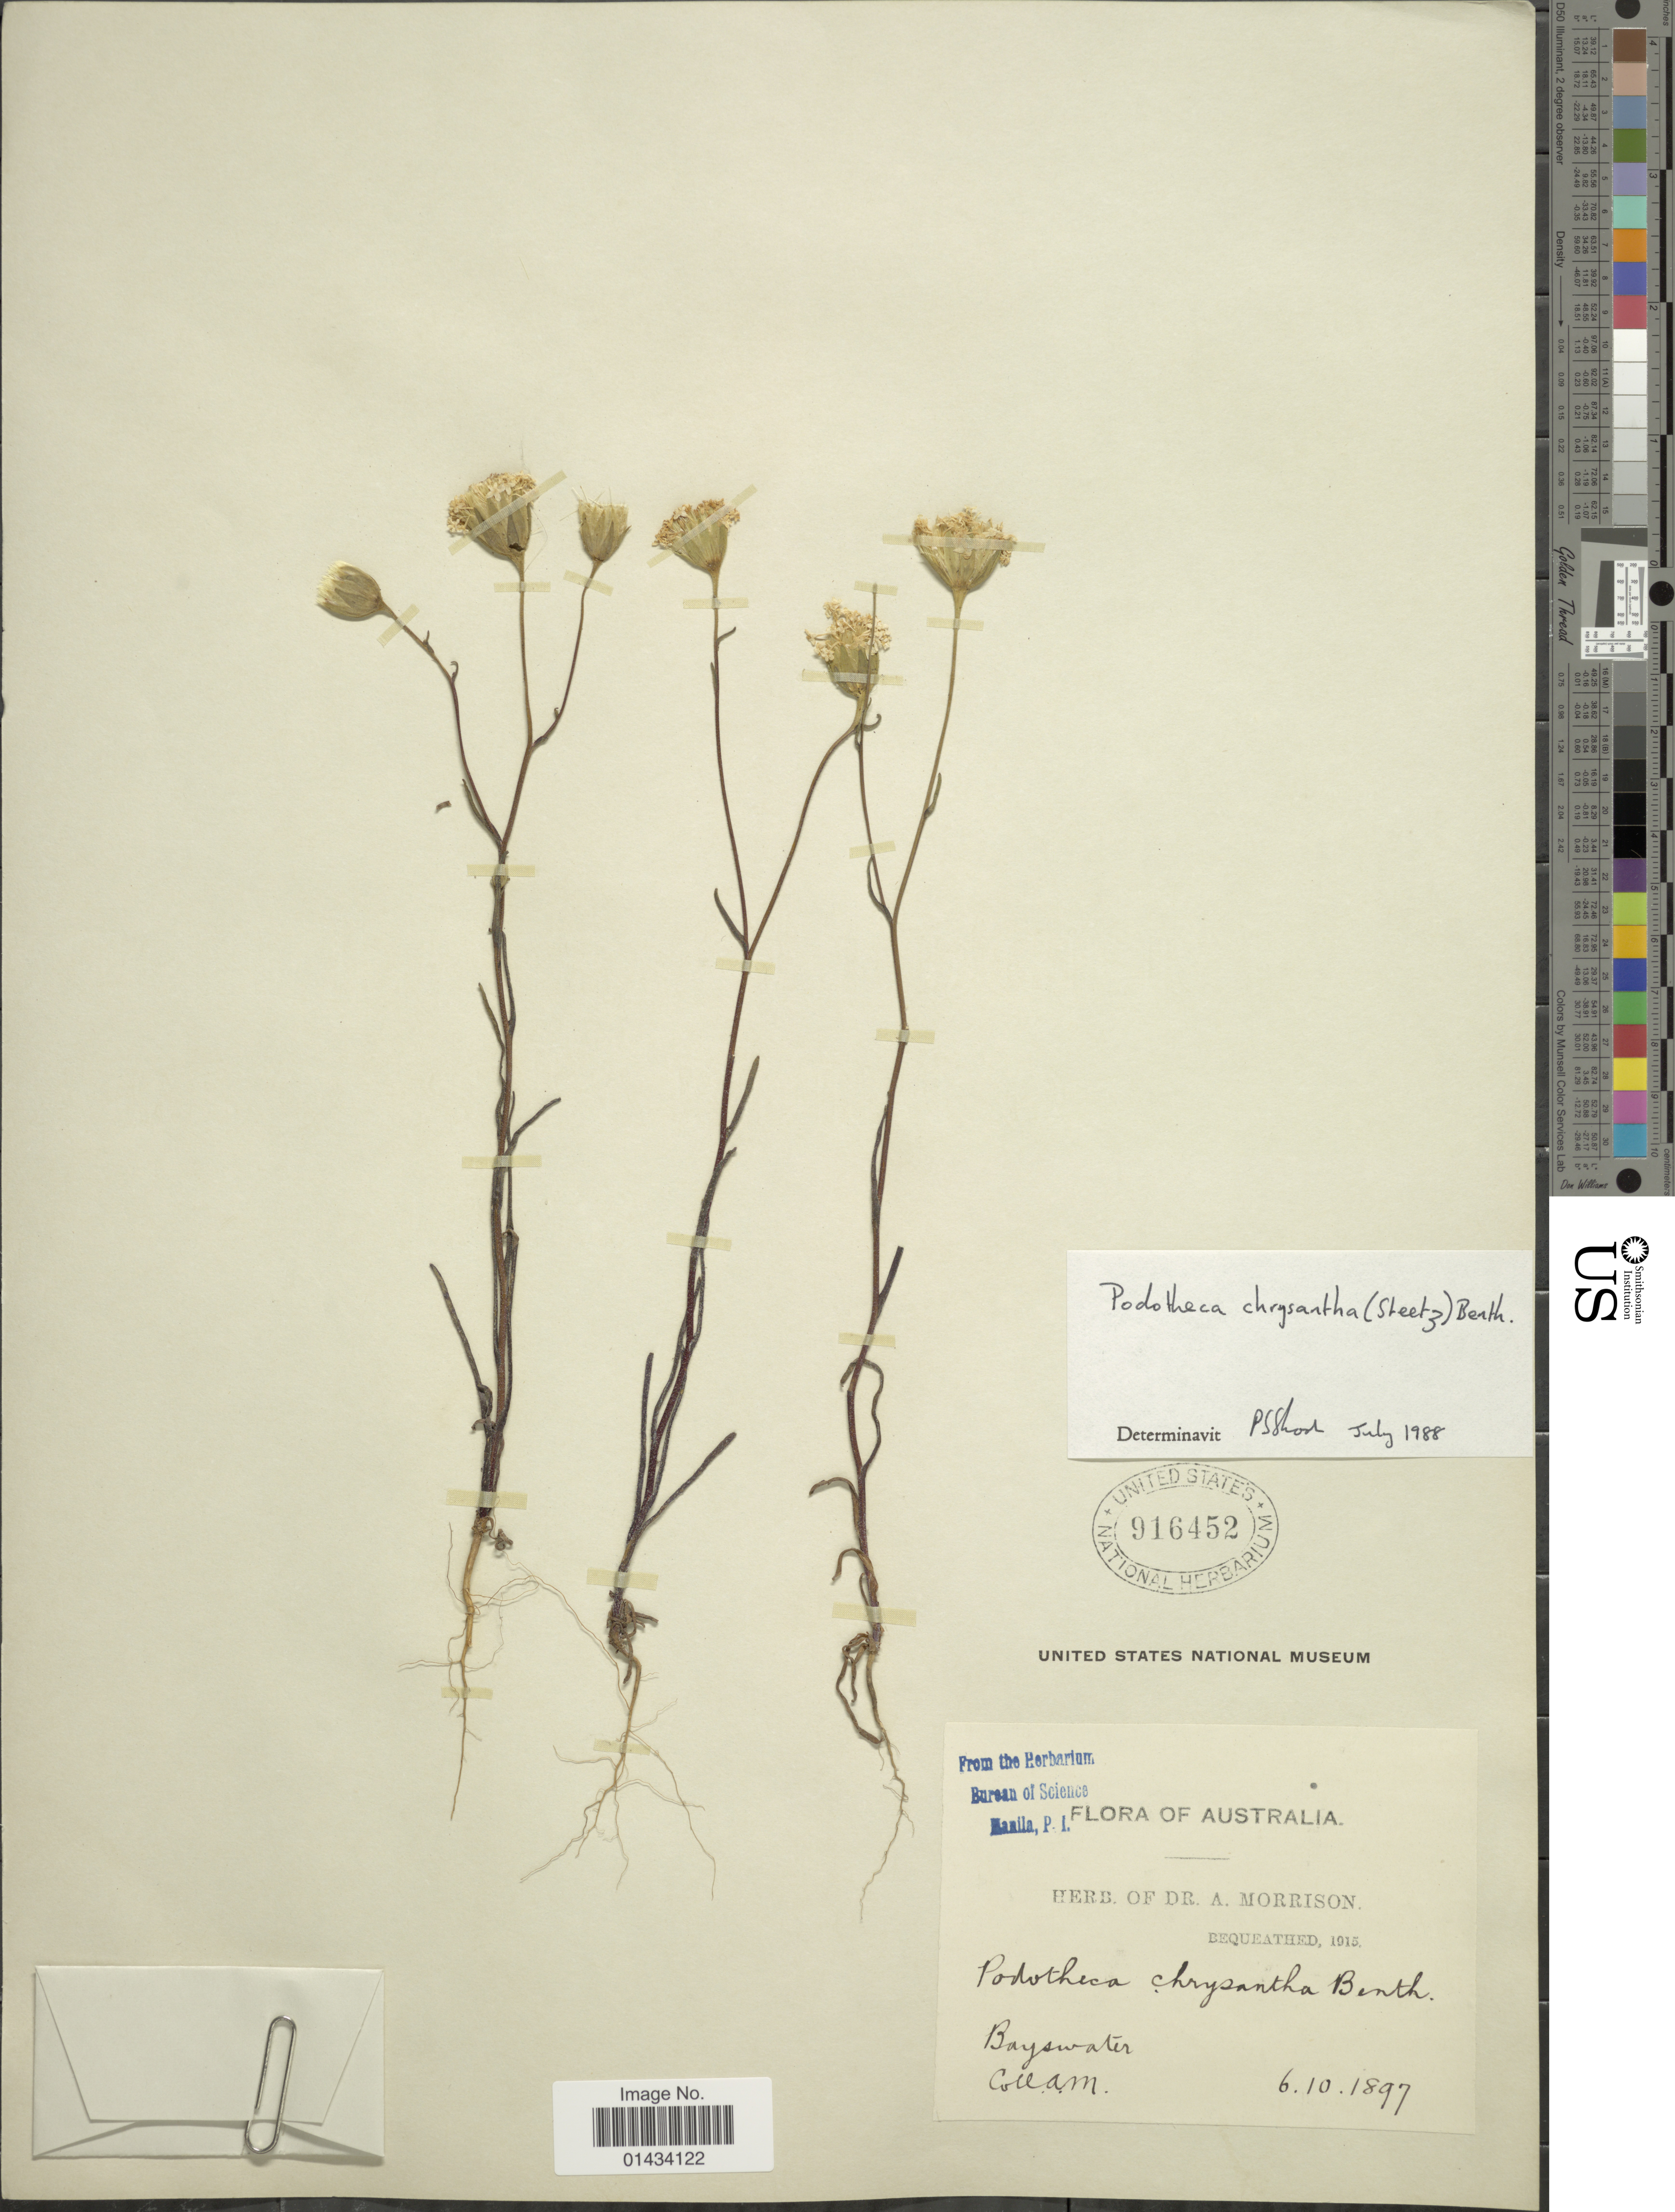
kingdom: Plantae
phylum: Tracheophyta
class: Magnoliopsida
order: Asterales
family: Asteraceae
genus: Podotheca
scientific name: Podotheca chrysantha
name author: (Steetz) Benth.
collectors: A. Morrison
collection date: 1897-10-06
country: Australia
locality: Bayswater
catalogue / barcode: US 916452